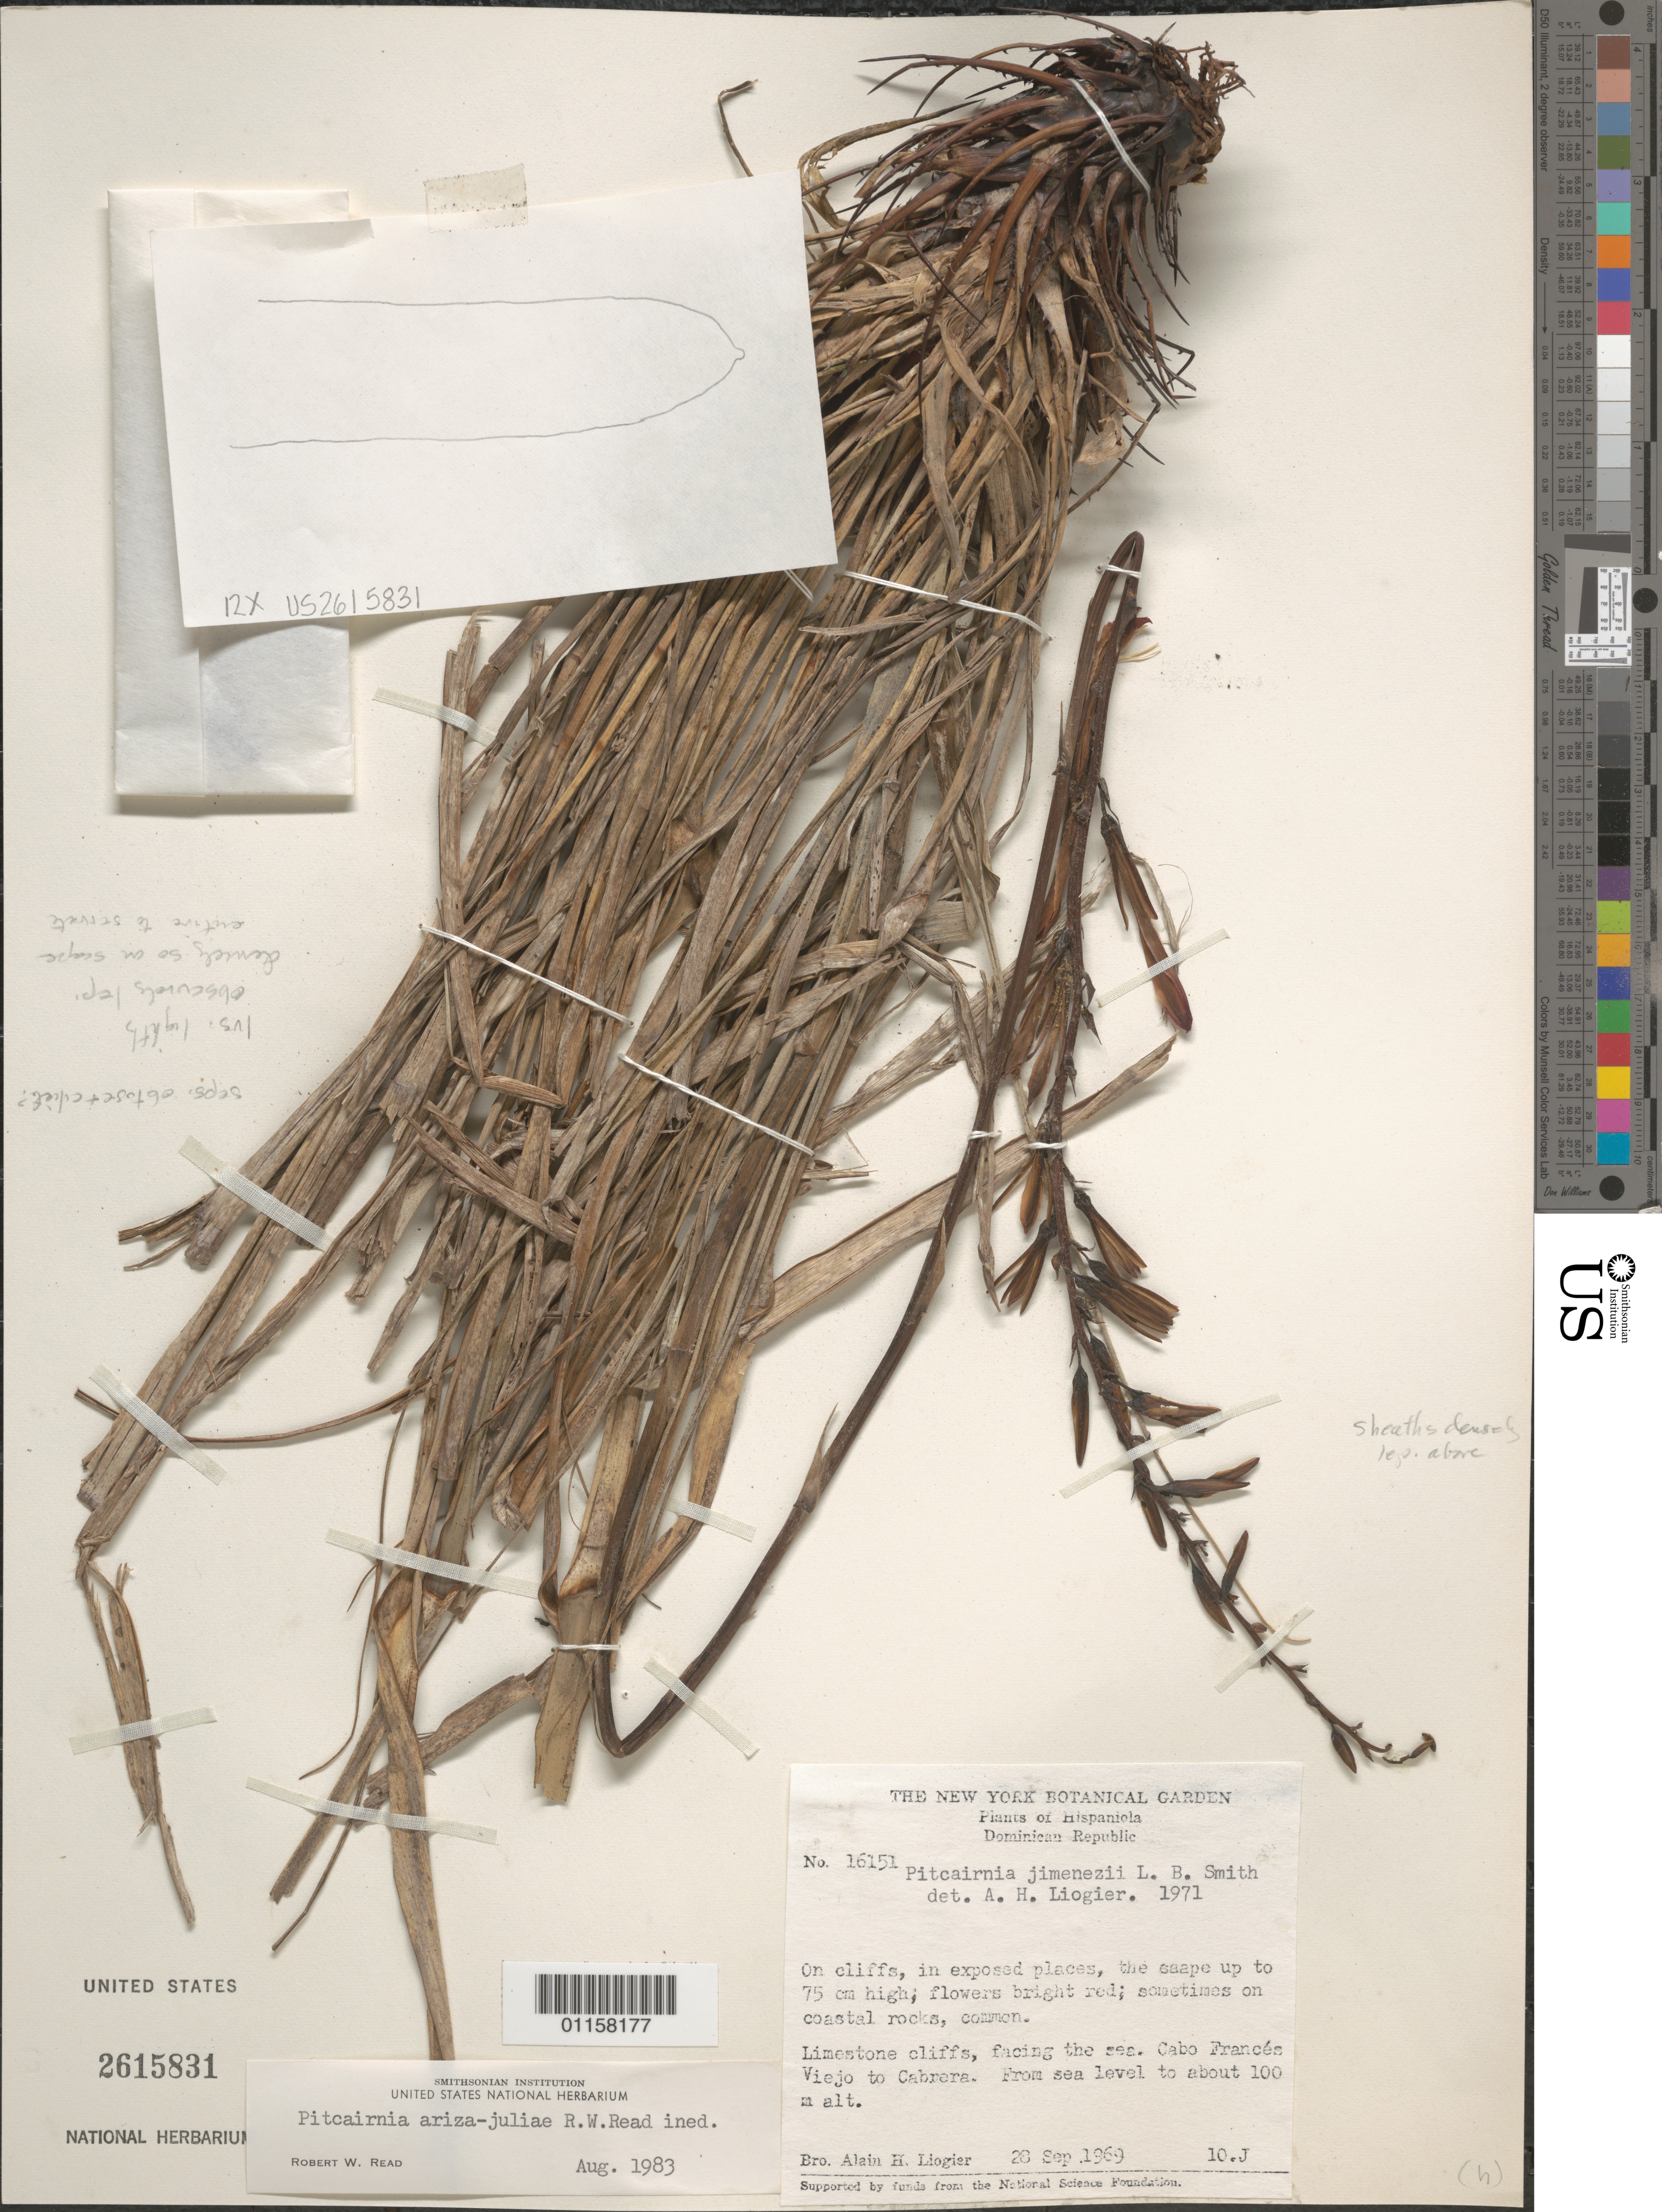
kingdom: Plantae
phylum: Tracheophyta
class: Liliopsida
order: Poales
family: Bromeliaceae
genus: Pitcairnia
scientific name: Pitcairnia sp.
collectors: A. H. Liogier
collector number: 16151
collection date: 1969-09-28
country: Dominican Republic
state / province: María Trinidad Sánchez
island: Hispaniola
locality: Cabo Francés Veijo to Cabrera.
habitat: Limestone cliffs, facing the sea. Sometimes on coastal rocks, common.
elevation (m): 0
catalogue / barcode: US 2615831